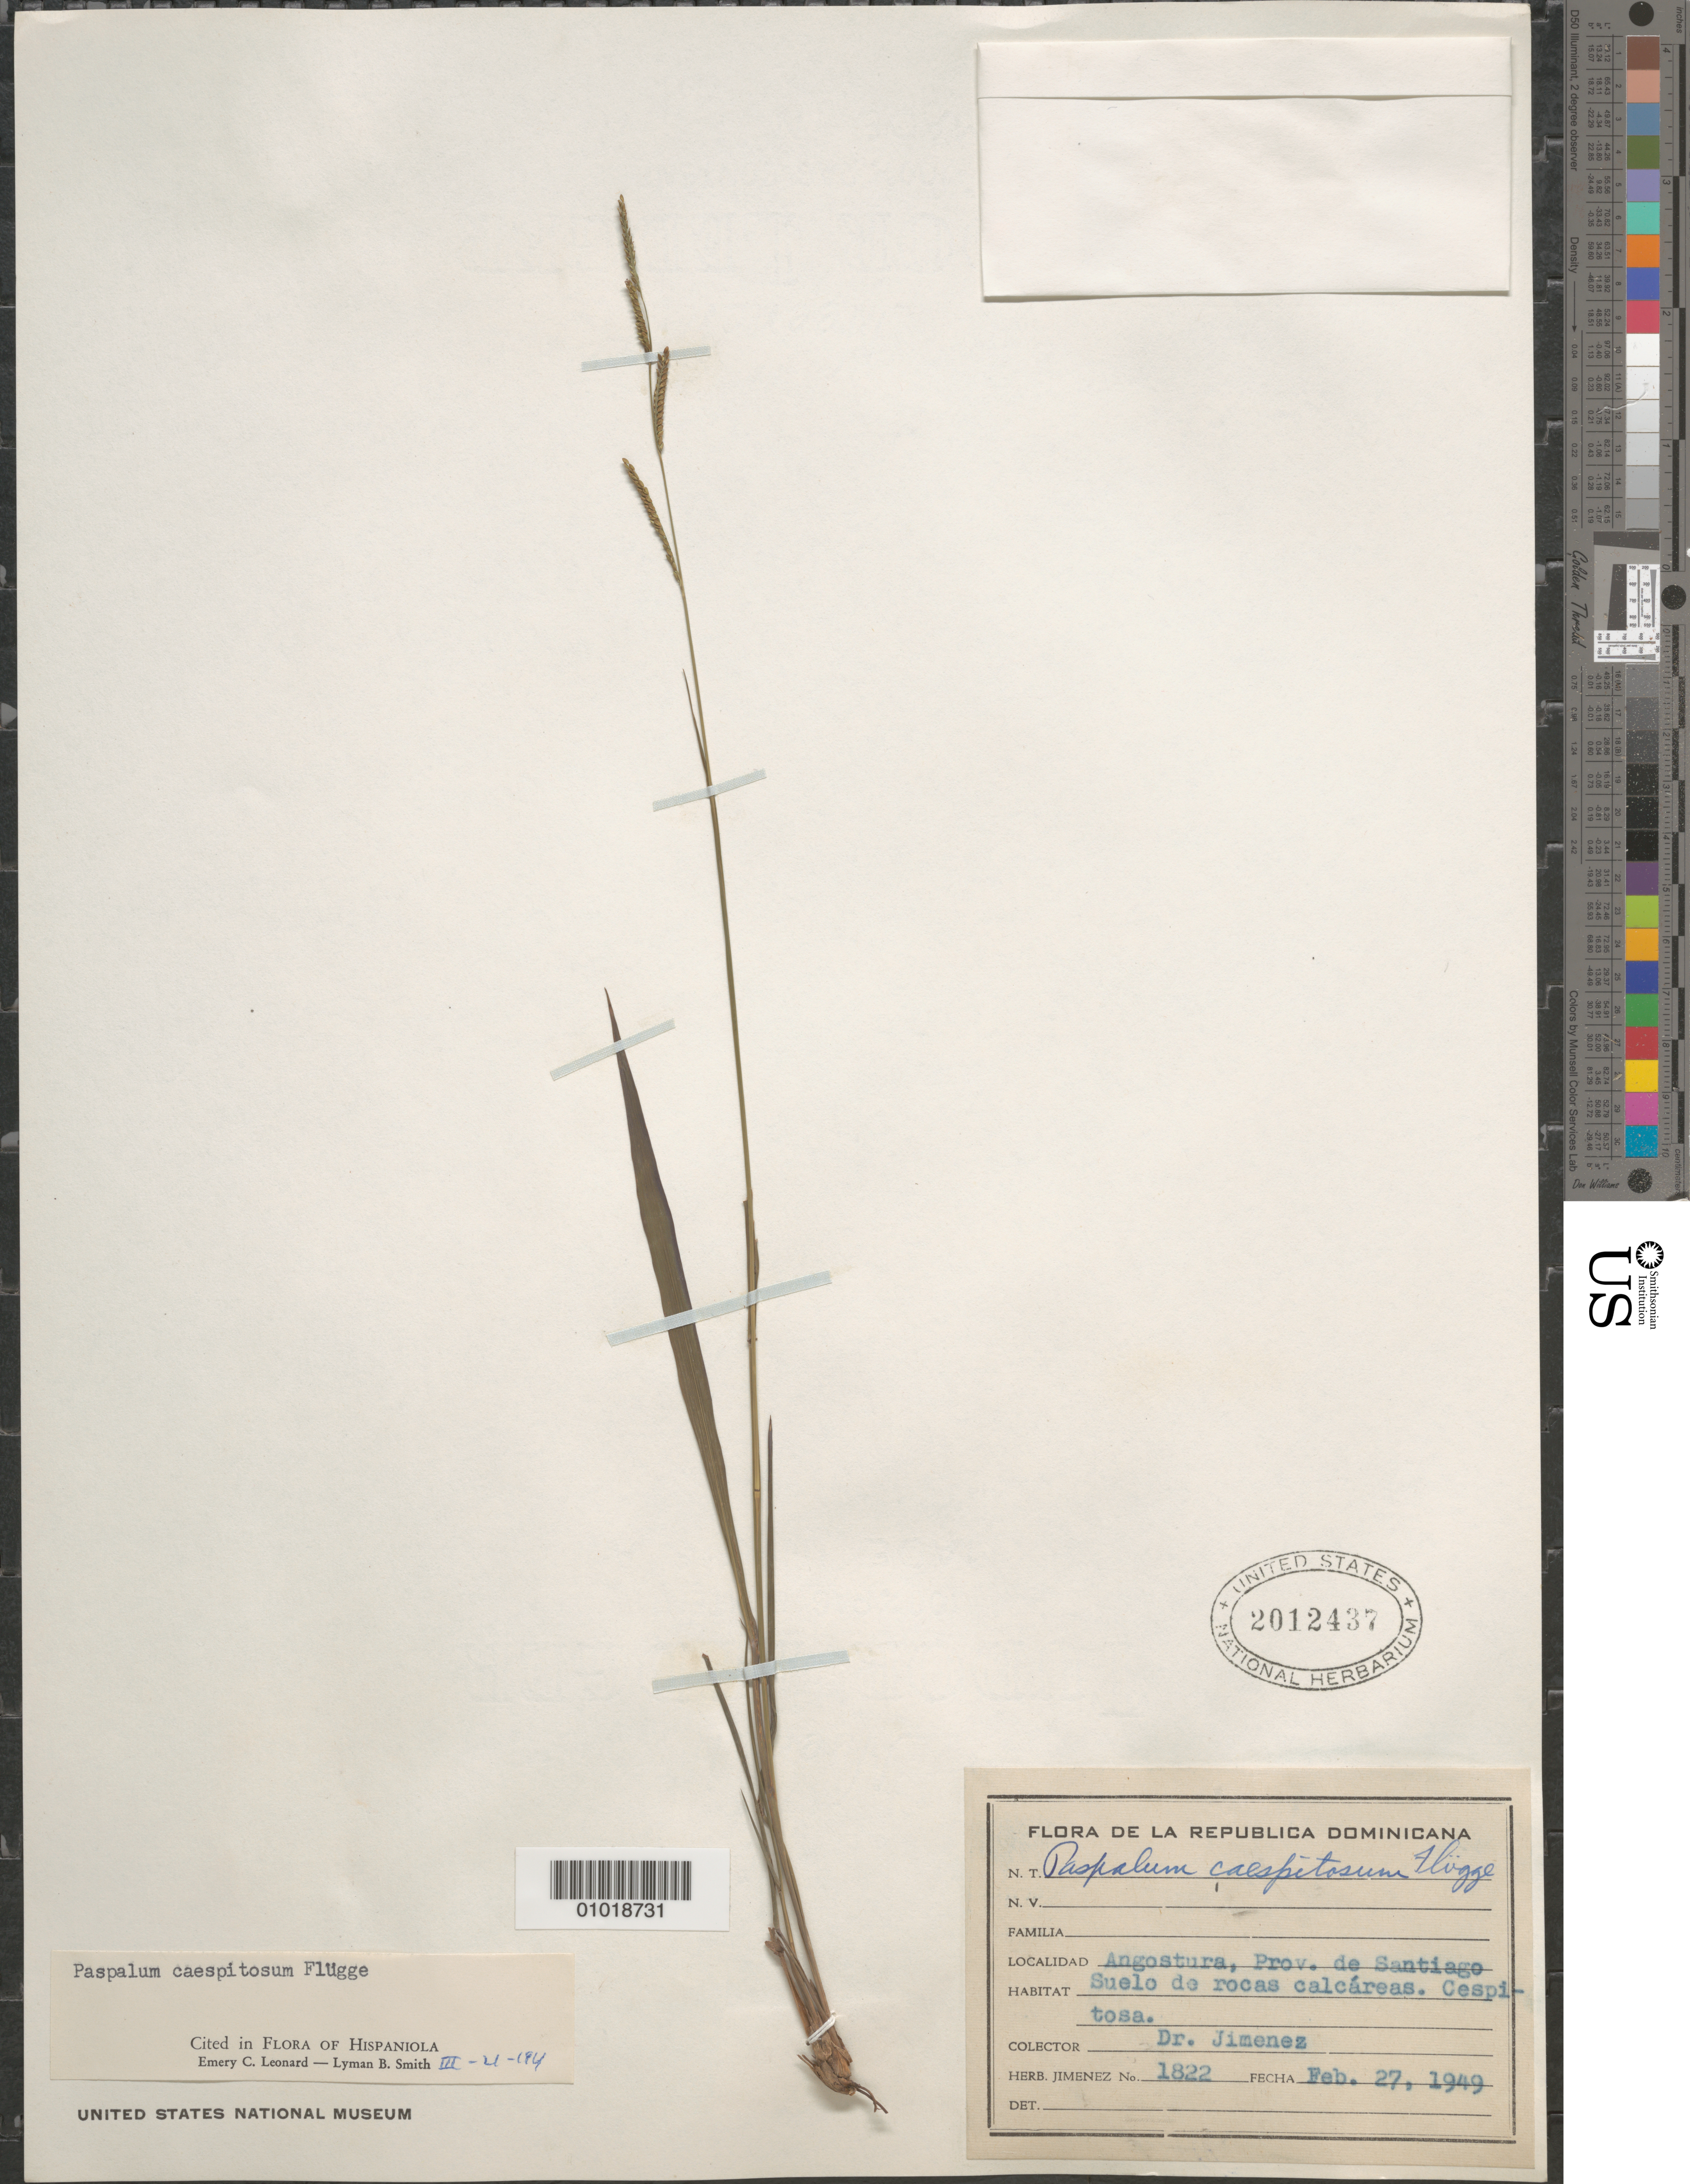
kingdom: Plantae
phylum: Tracheophyta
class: Liliopsida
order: Poales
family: Poaceae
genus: Paspalum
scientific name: Paspalum capillare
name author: Lam.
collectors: J. J. Jiménez Almonte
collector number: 1822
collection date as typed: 27 Feb 1949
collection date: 1949-02-27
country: Dominican Republic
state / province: Santiago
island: Hispaniola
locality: Angostura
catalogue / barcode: US 2012437